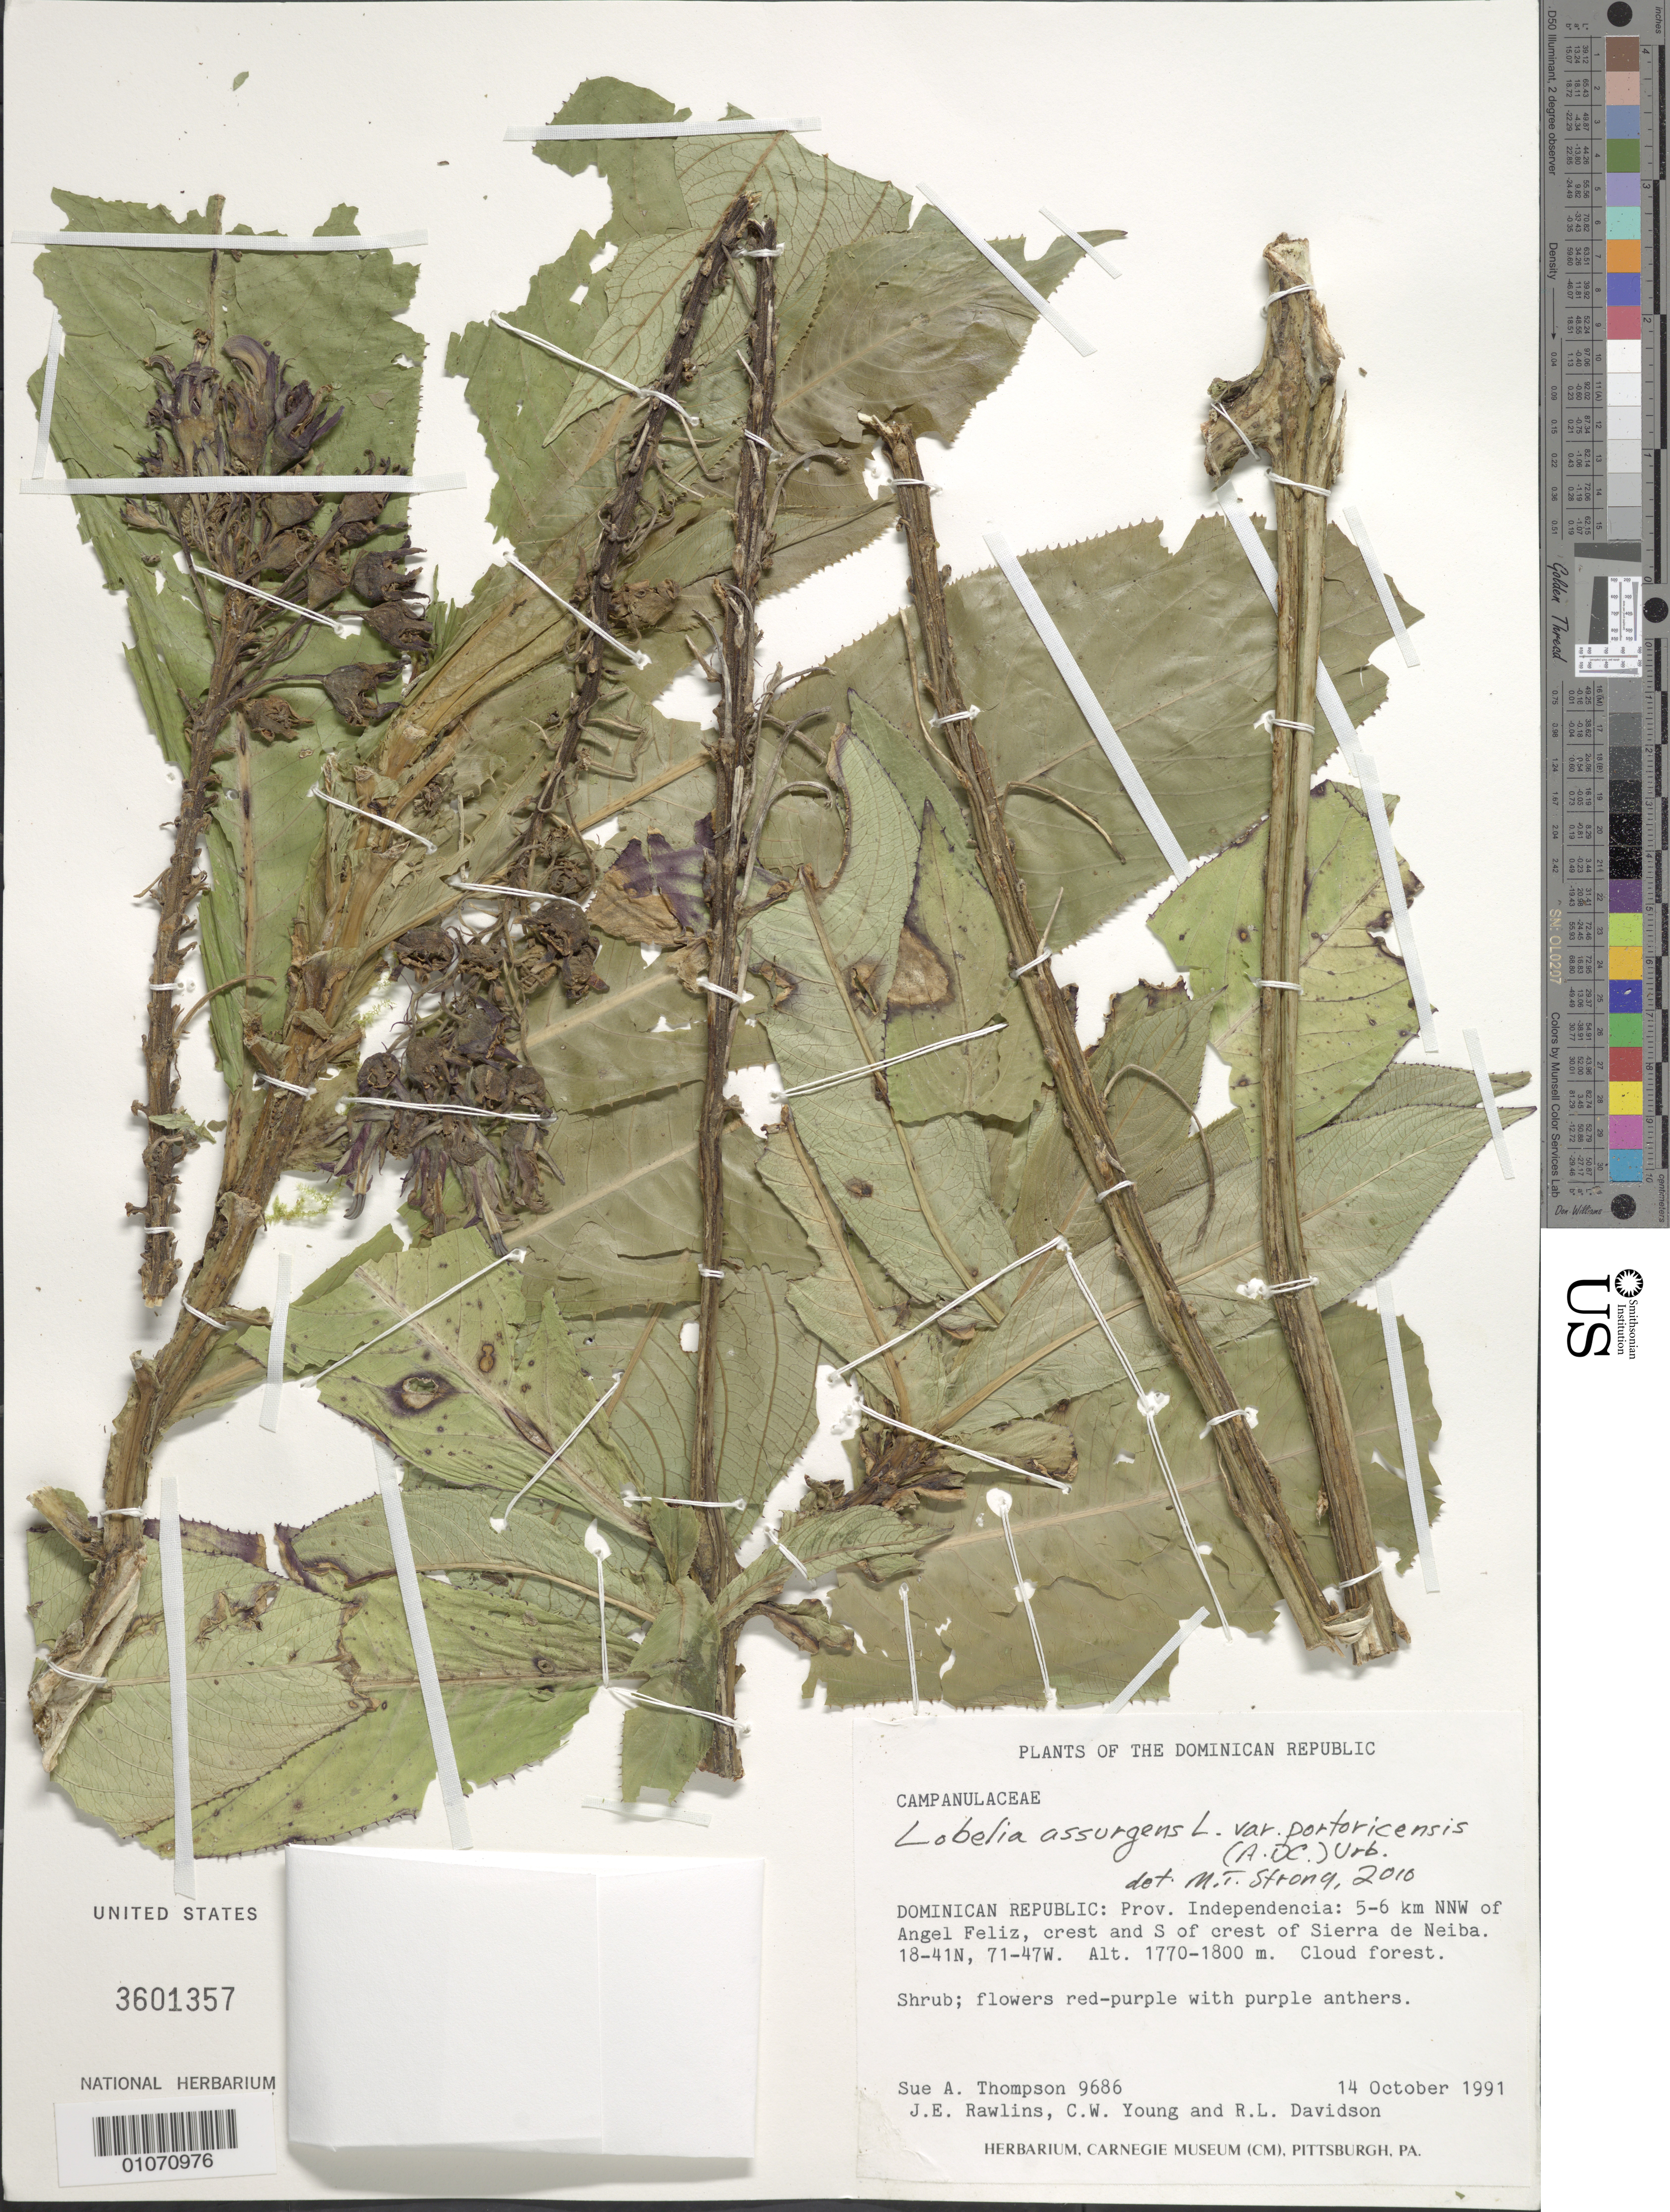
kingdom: Plantae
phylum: Tracheophyta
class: Magnoliopsida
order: Asterales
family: Campanulaceae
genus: Lobelia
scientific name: Lobelia assurgens var. portoricesis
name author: (A. DC.) Urb.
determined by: Strong, M. T., (US), Smithsonian Institution - National Museum of Natural History (UNITED STATES)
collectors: S. A. Thompson, J. Rawlins, C. Young & R. Davidson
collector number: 9686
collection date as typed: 14 Oct 1991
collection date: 1991-10-14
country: Dominican Republic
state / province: Independencia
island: Hispaniola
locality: Angel Feliz, 5-6 km NNW of; crest and S of crest of Sierra de Neiba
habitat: Cloud forest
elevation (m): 1770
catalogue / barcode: US 3601357